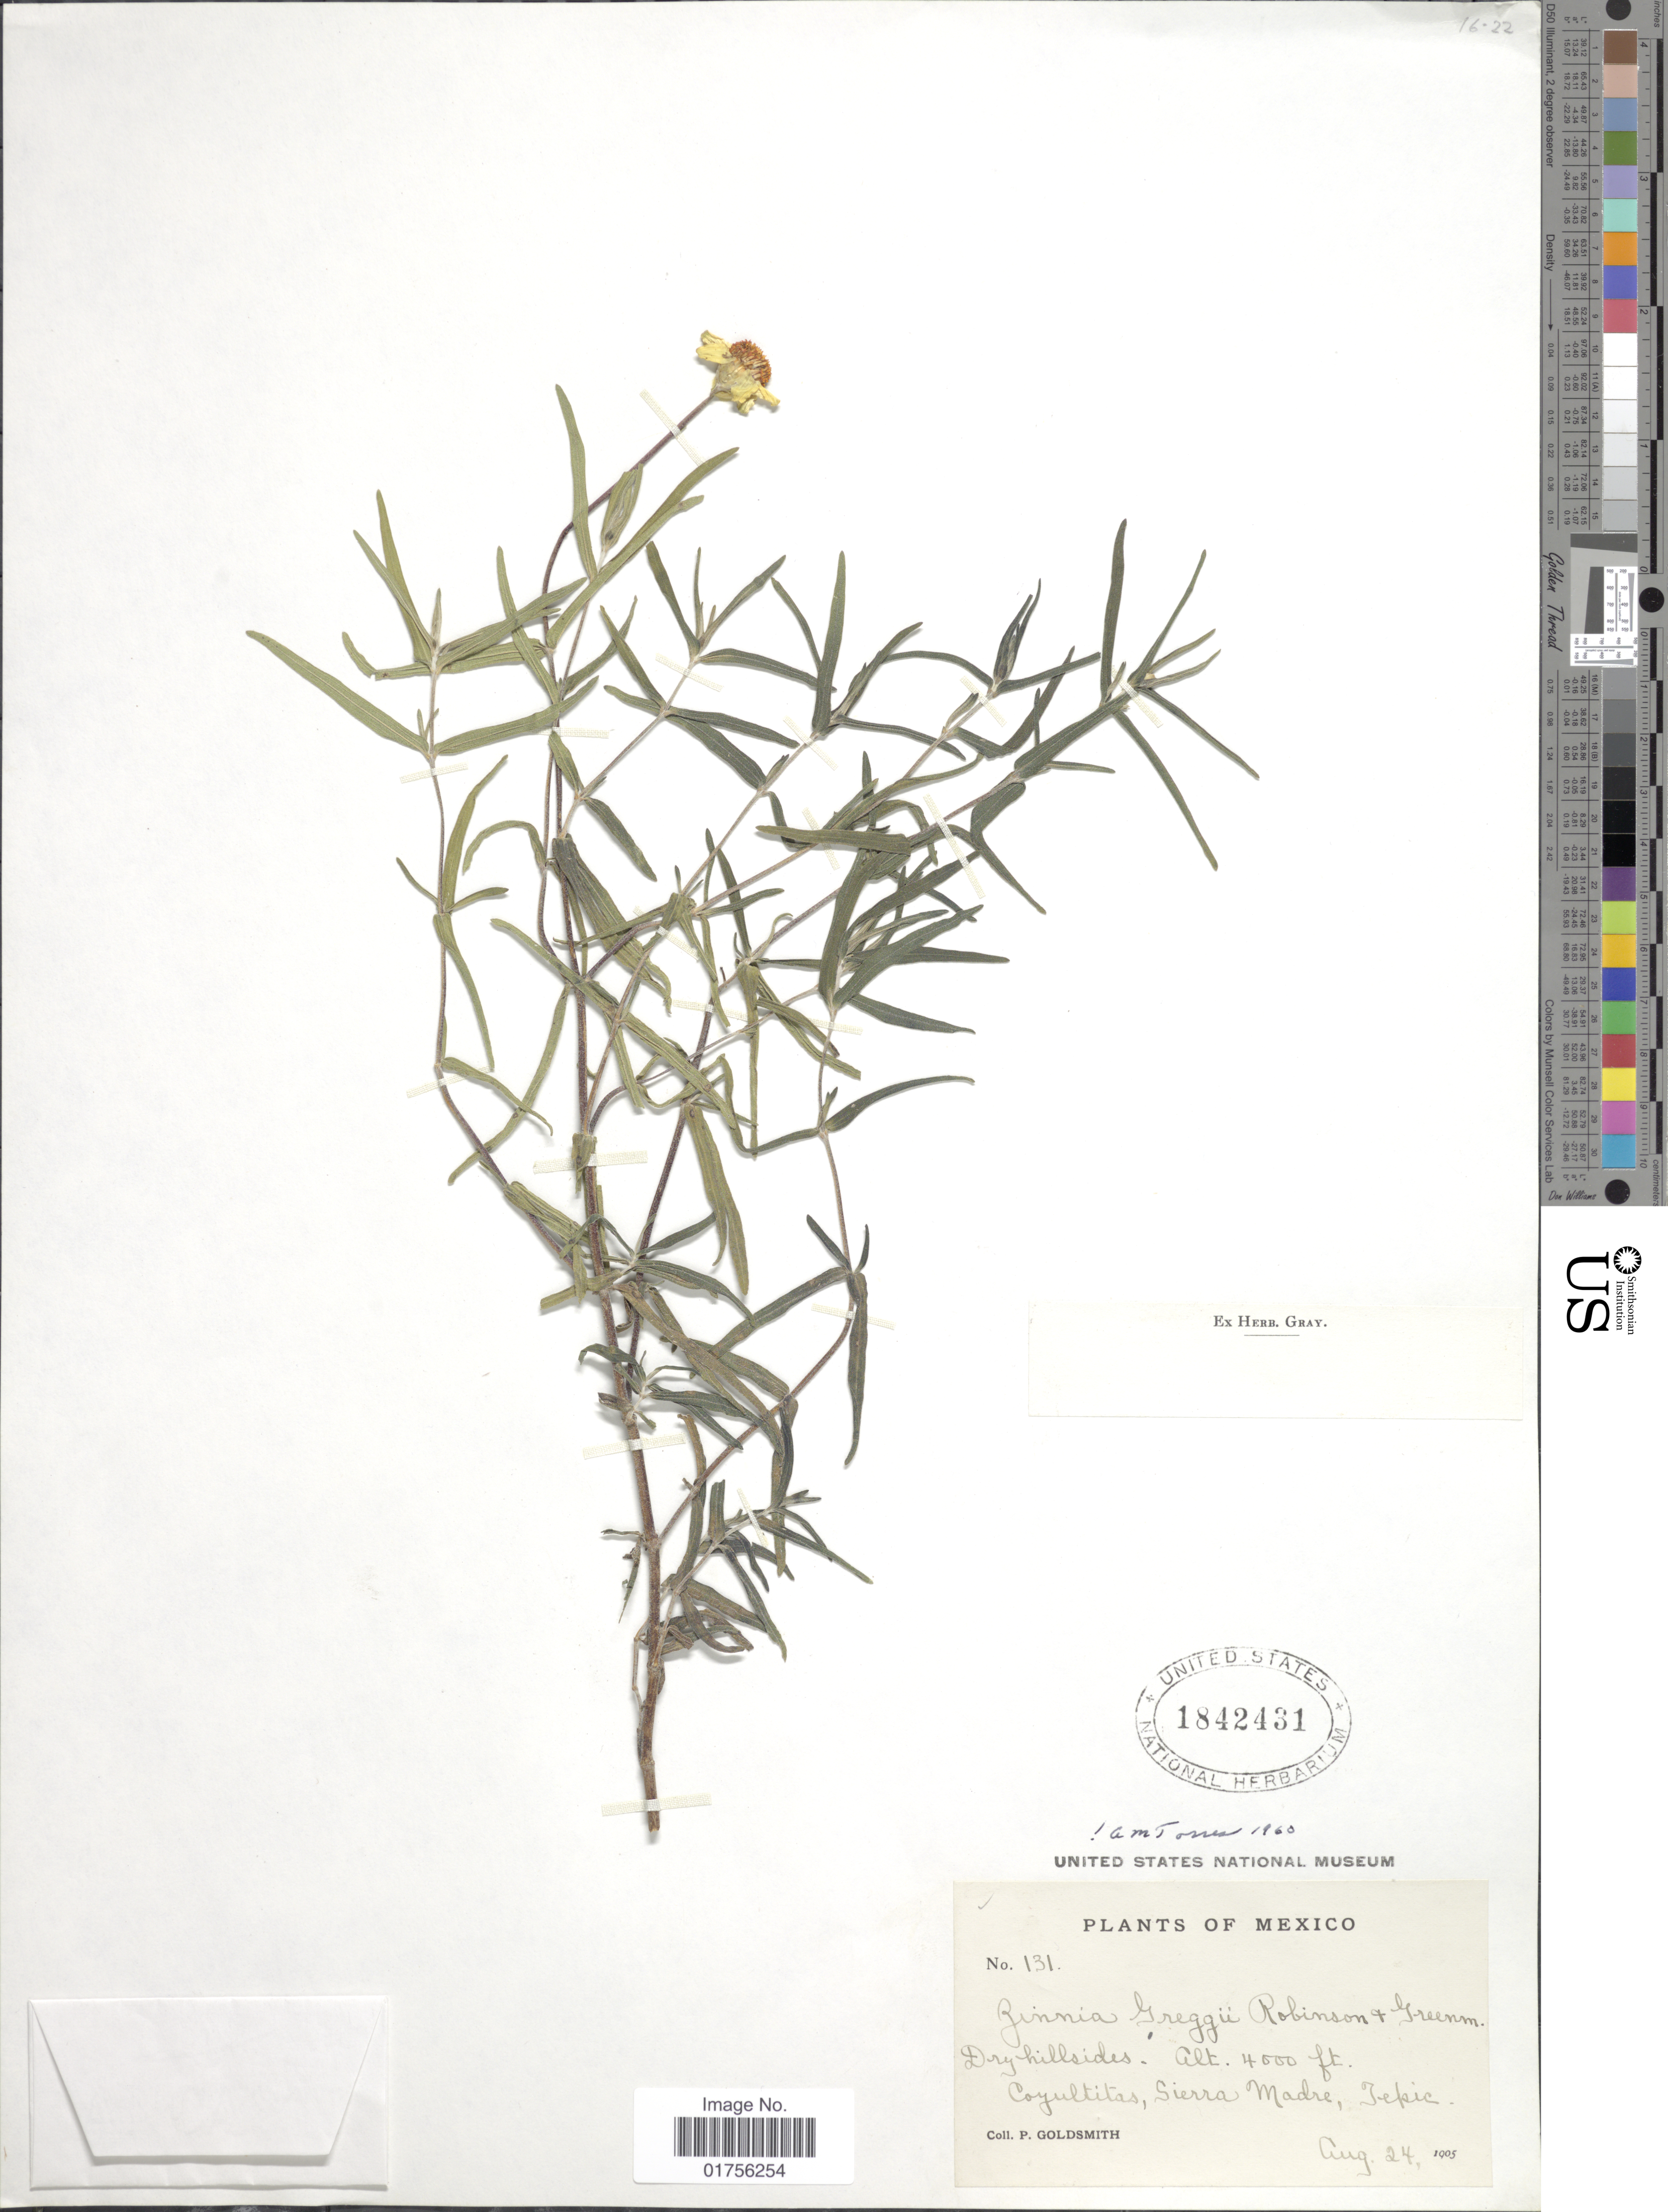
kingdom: Plantae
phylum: Tracheophyta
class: Magnoliopsida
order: Asterales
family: Asteraceae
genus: Zinnia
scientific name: Zinnia greggii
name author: (B.L. Rob.) B.L. Rob.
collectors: P. Goldsmith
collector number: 131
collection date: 1905-08-24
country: Mexico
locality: Coyultitas, Sierra Madre, Tepic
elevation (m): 1219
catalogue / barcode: US 1842431